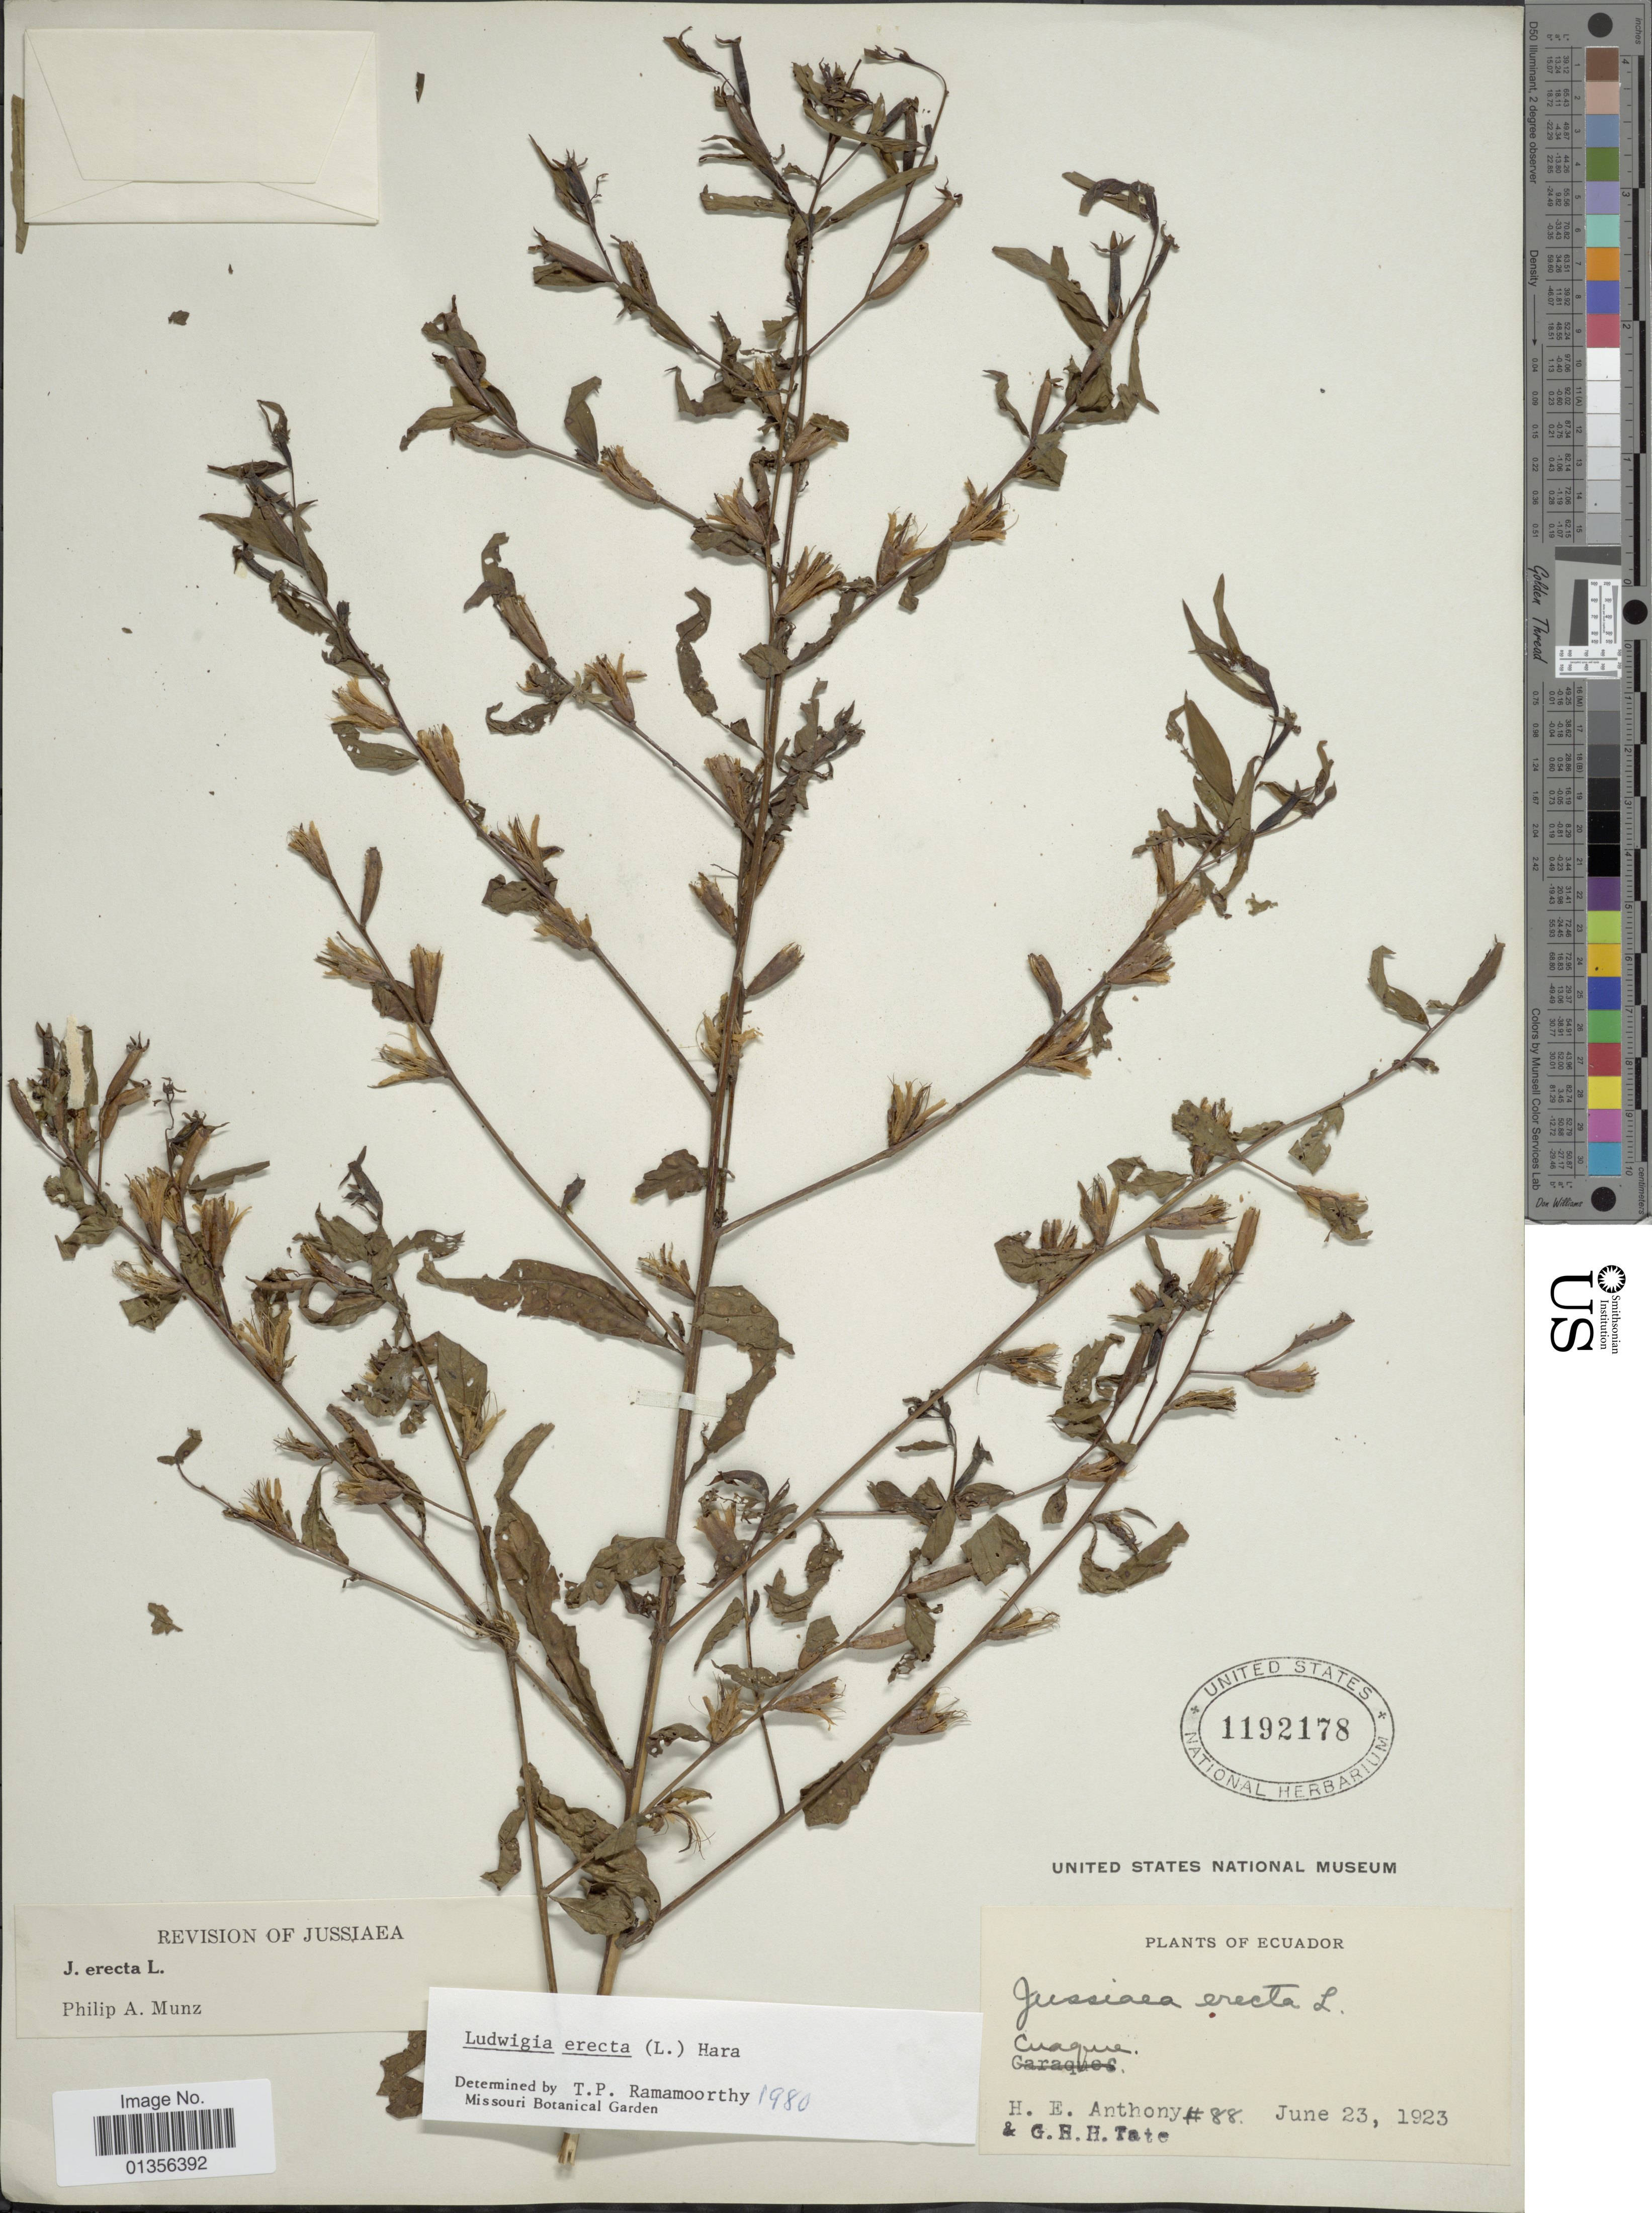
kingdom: Plantae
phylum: Tracheophyta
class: Magnoliopsida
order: Myrtales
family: Onagraceae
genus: Ludwigia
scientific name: Ludwigia erecta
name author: (L.) H. Hara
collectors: H. E. Anthony & G. H. H.Tate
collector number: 88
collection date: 1923-06-23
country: Ecuador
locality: Cuaque [interpreted]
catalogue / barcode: US 1192178